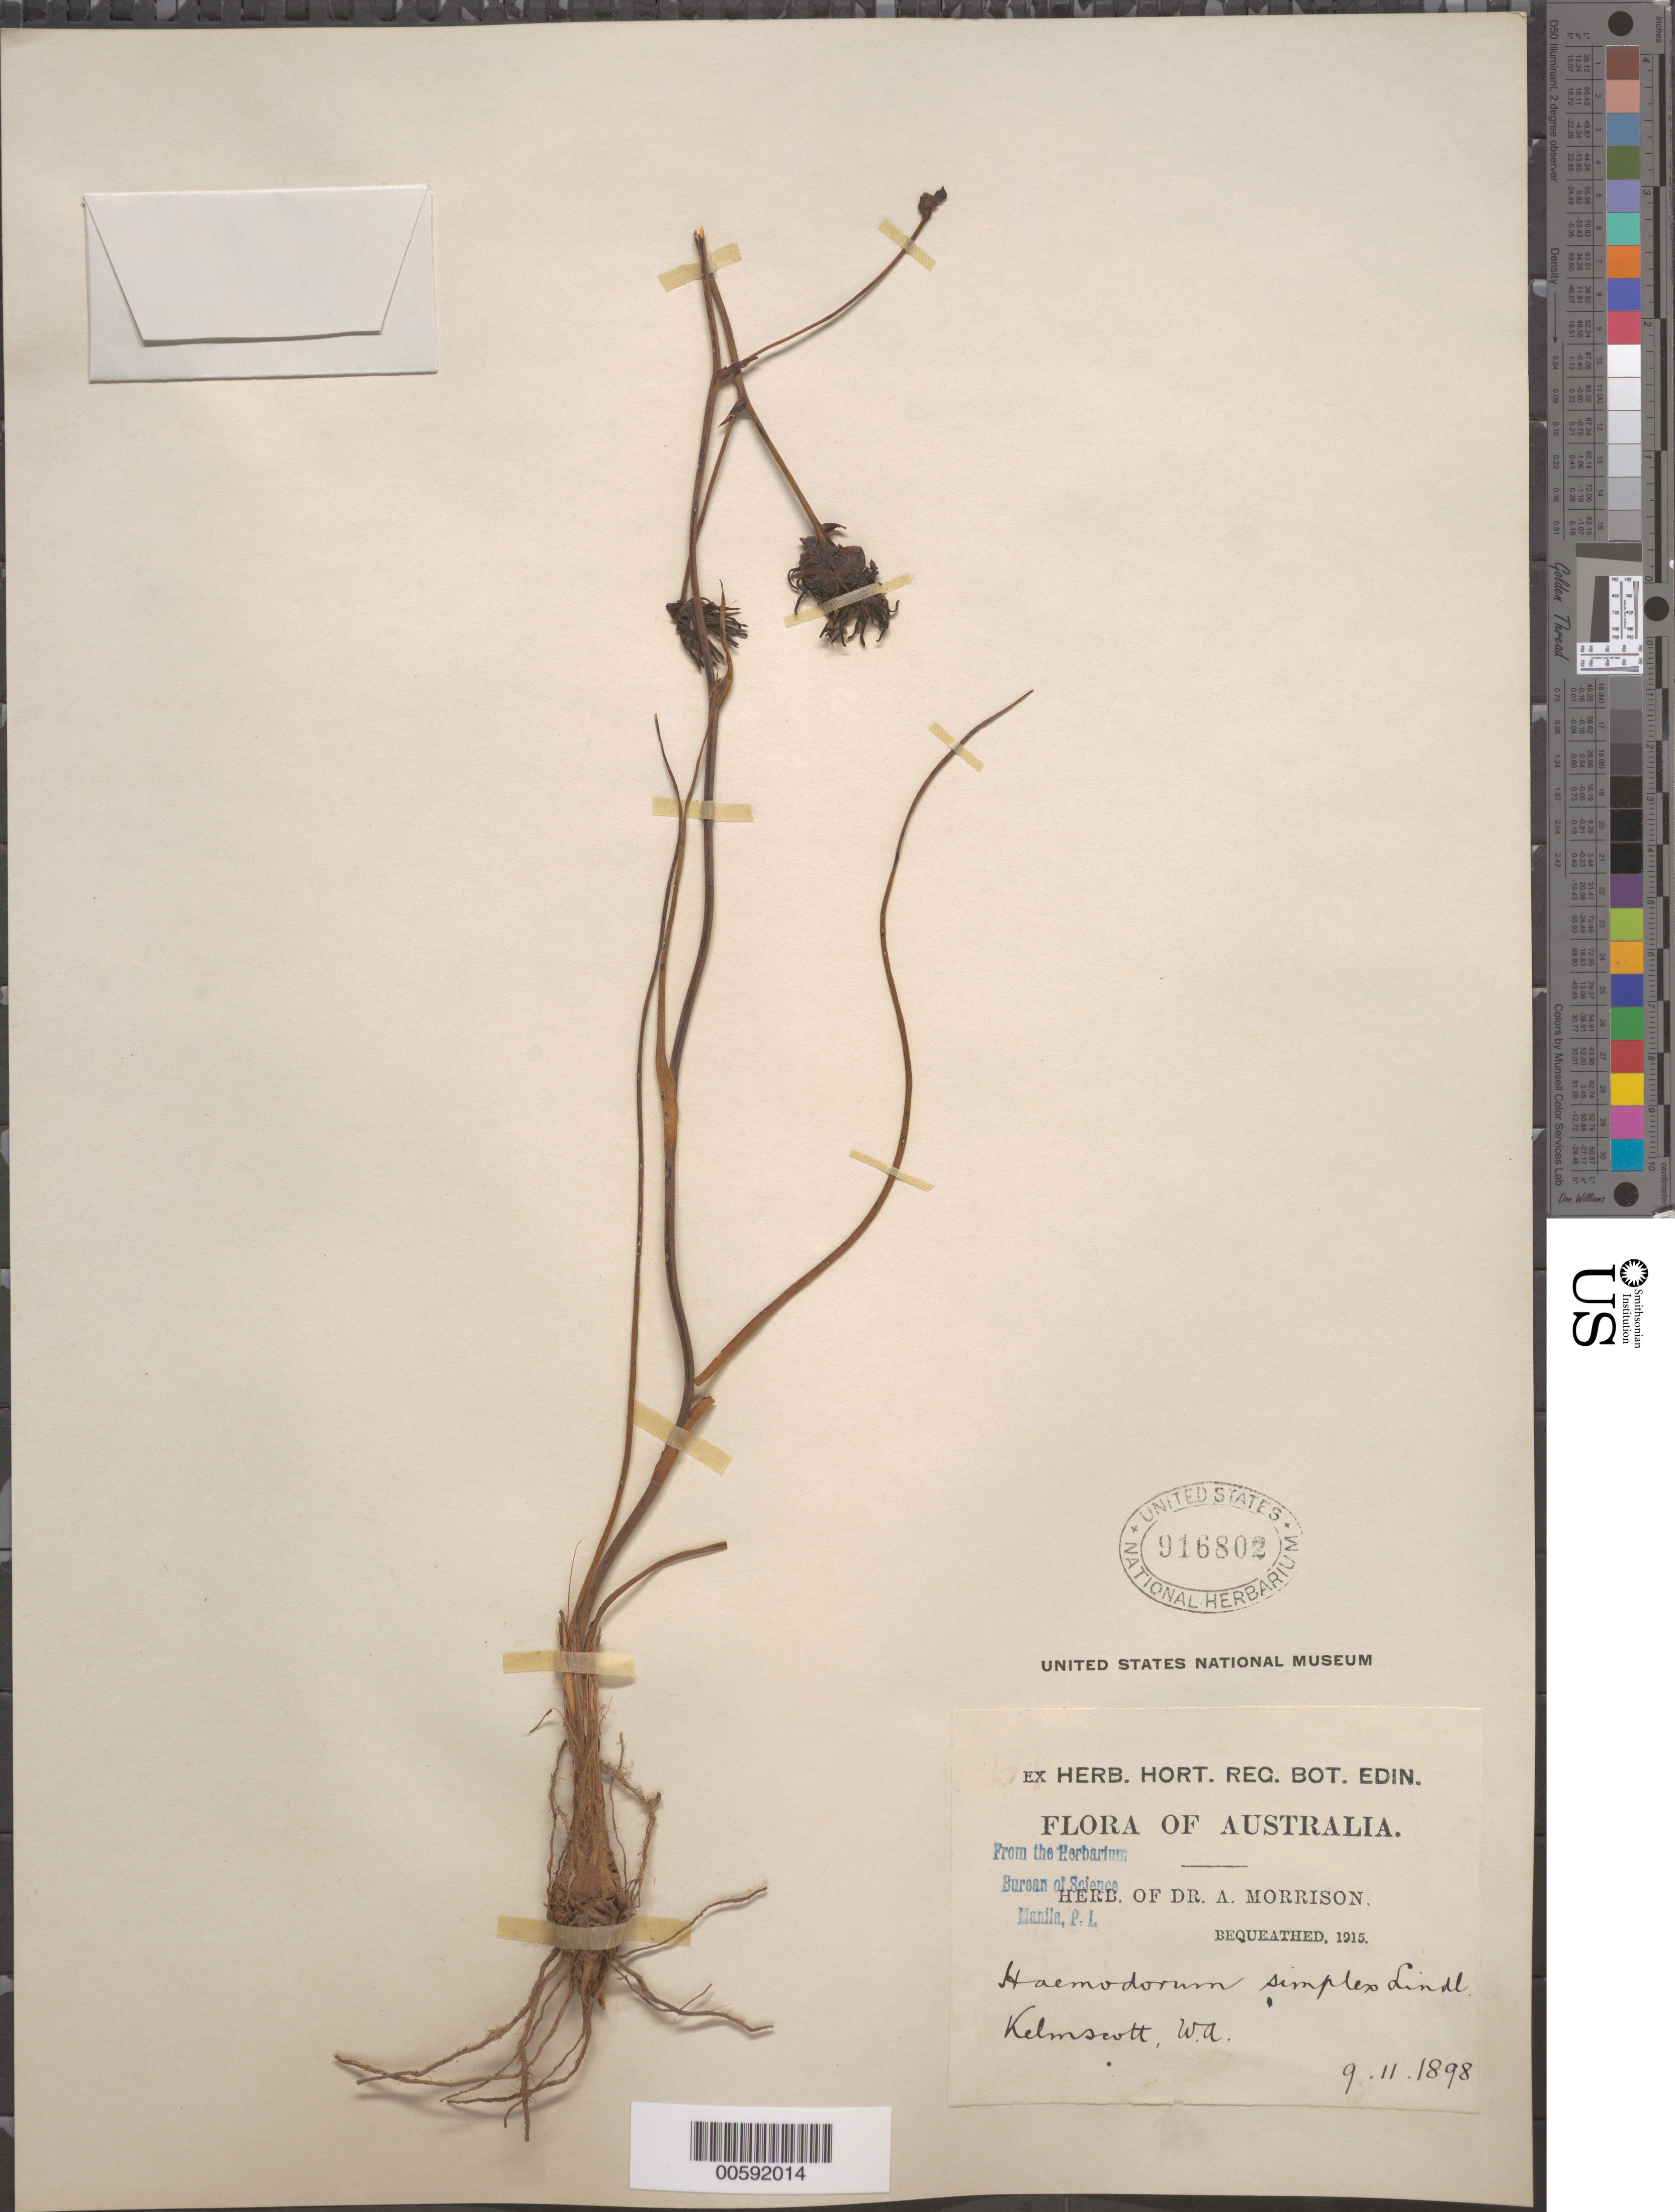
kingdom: Plantae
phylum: Tracheophyta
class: Liliopsida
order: Commelinales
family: Haemodoraceae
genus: Haemodorum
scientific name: Haemodorum simplex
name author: Lindl.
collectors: A. Morrison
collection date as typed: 09 Nov 1898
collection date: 1898-11-09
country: Australia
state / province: Western Australia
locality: Kelmscott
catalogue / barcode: US 916802